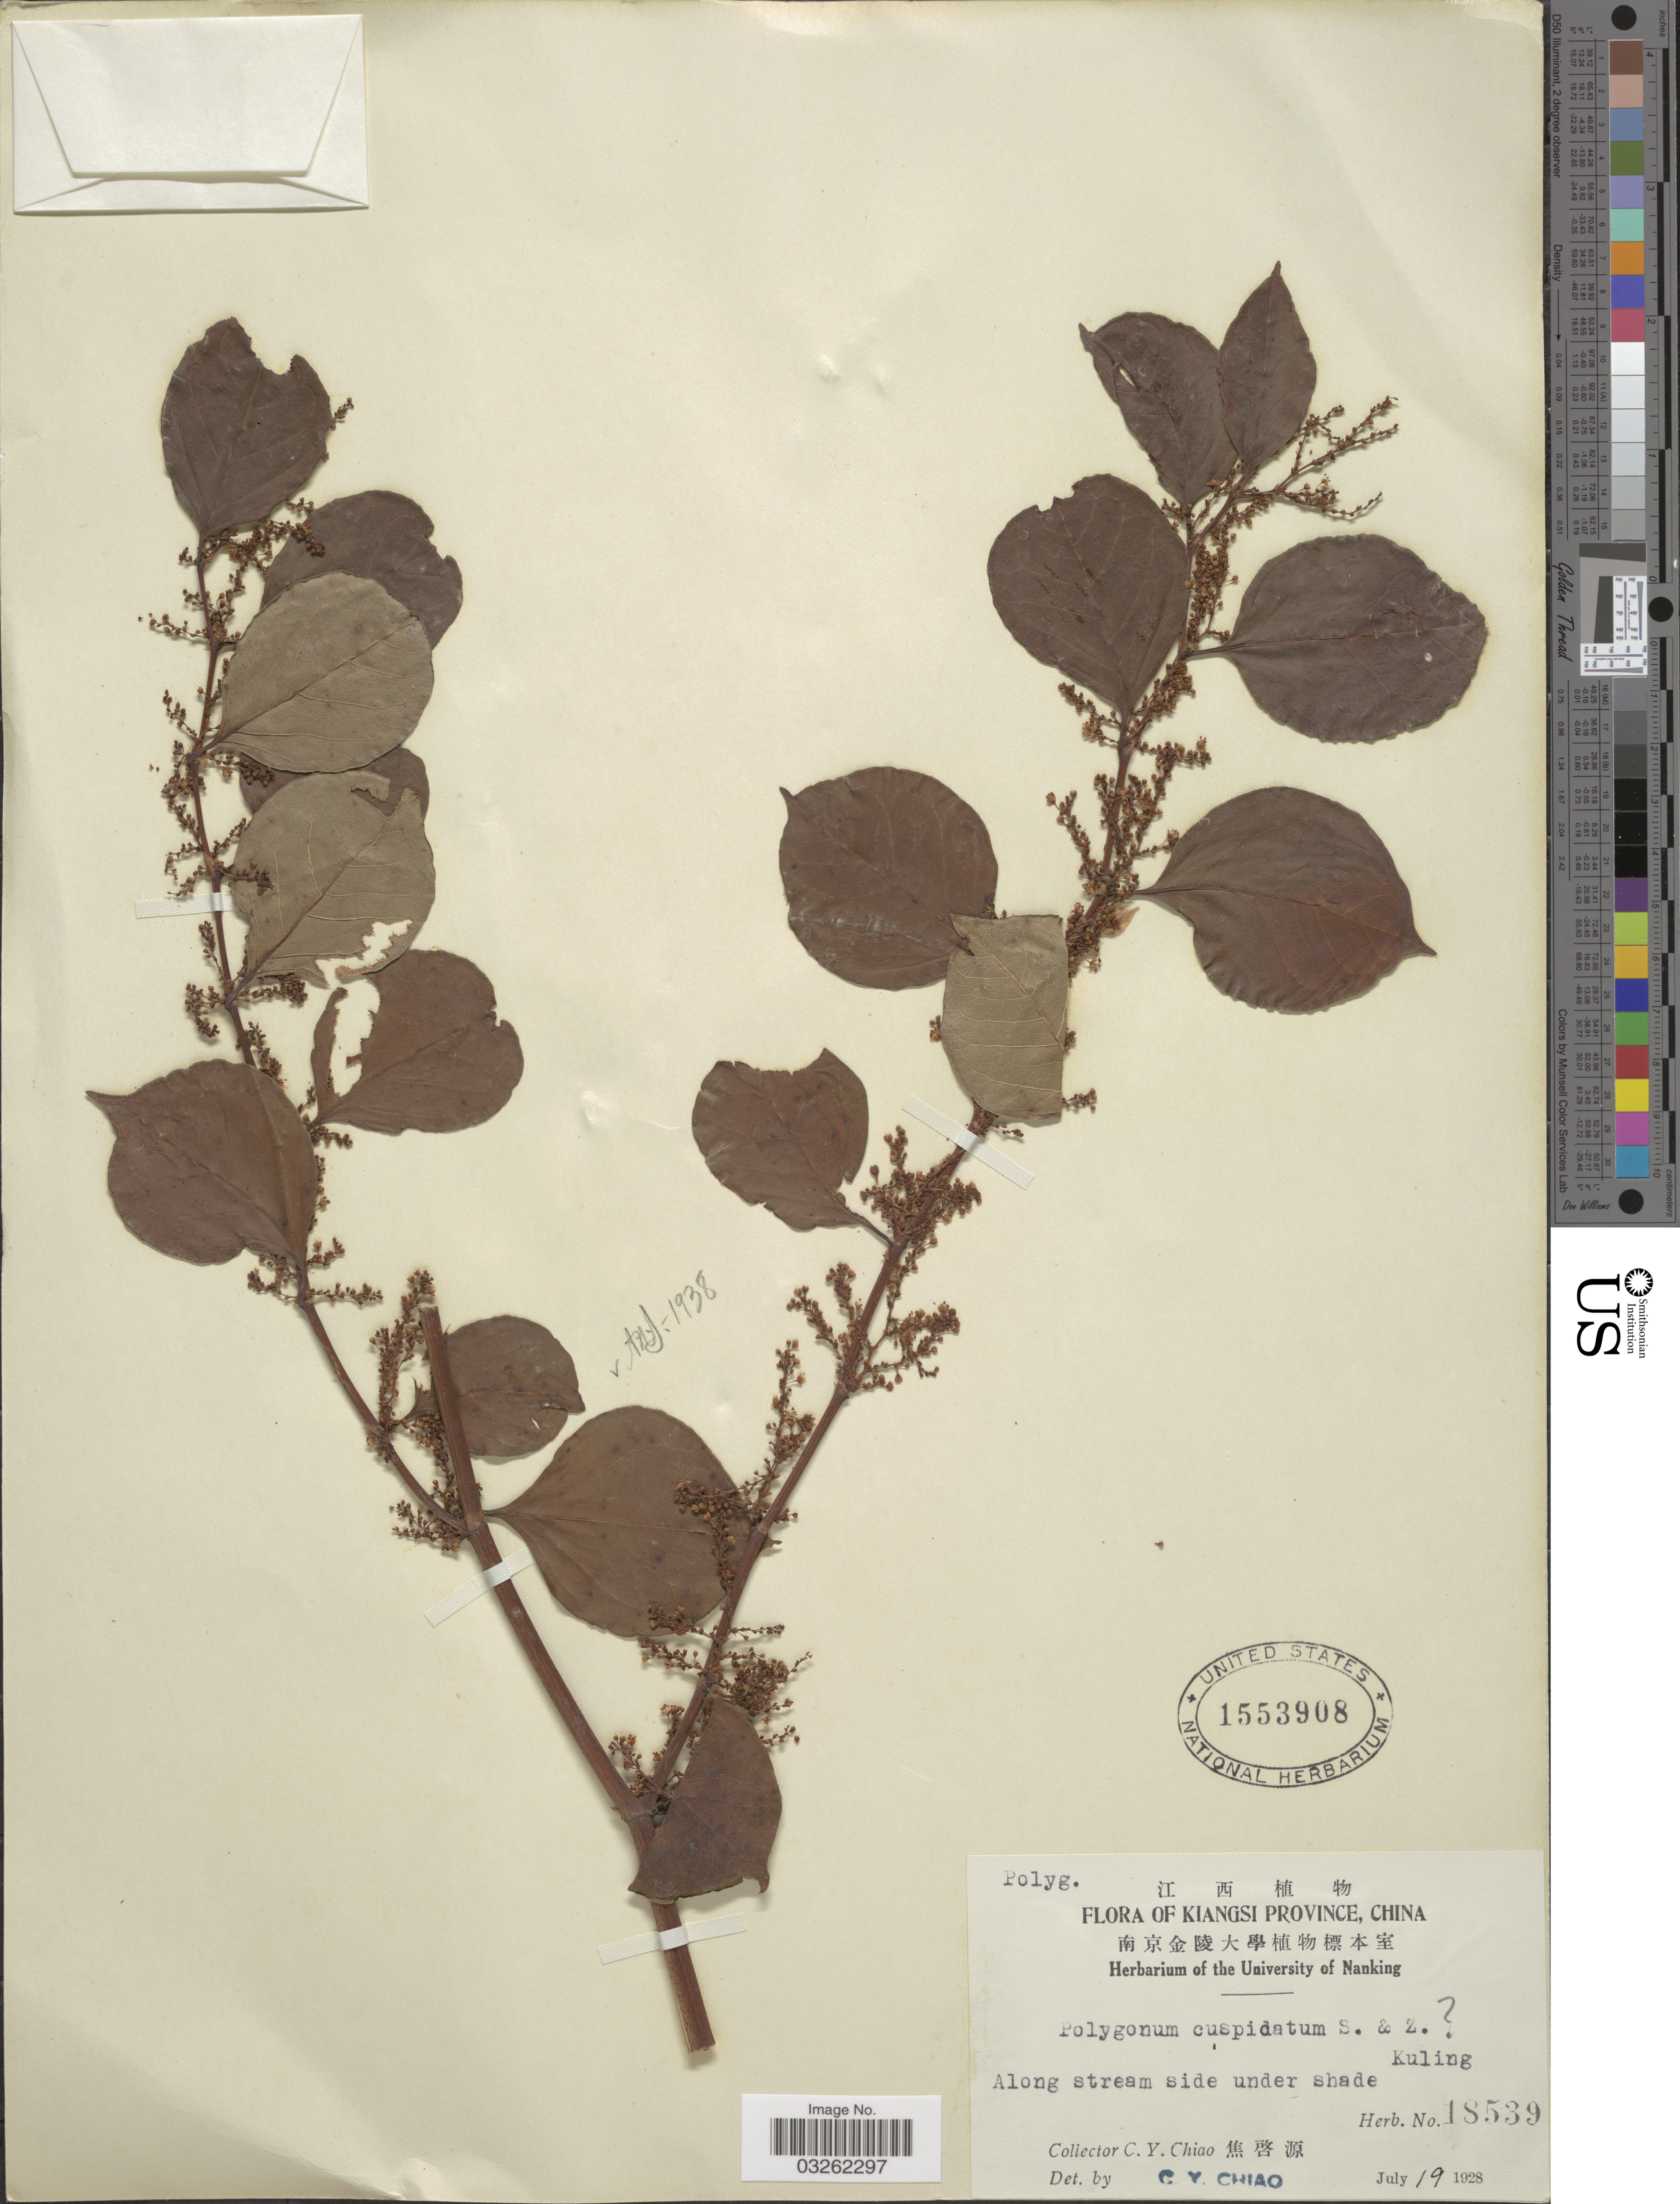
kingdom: Plantae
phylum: Tracheophyta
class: Magnoliopsida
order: Caryophyllales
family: Polygonaceae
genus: Reynoutria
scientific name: Reynoutria sp.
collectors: C. Y. Chiao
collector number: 18539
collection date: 1928-07-19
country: China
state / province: Jiangxi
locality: Kiangsi Province, Along stream side under shade Kuling.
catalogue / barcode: US 1553908